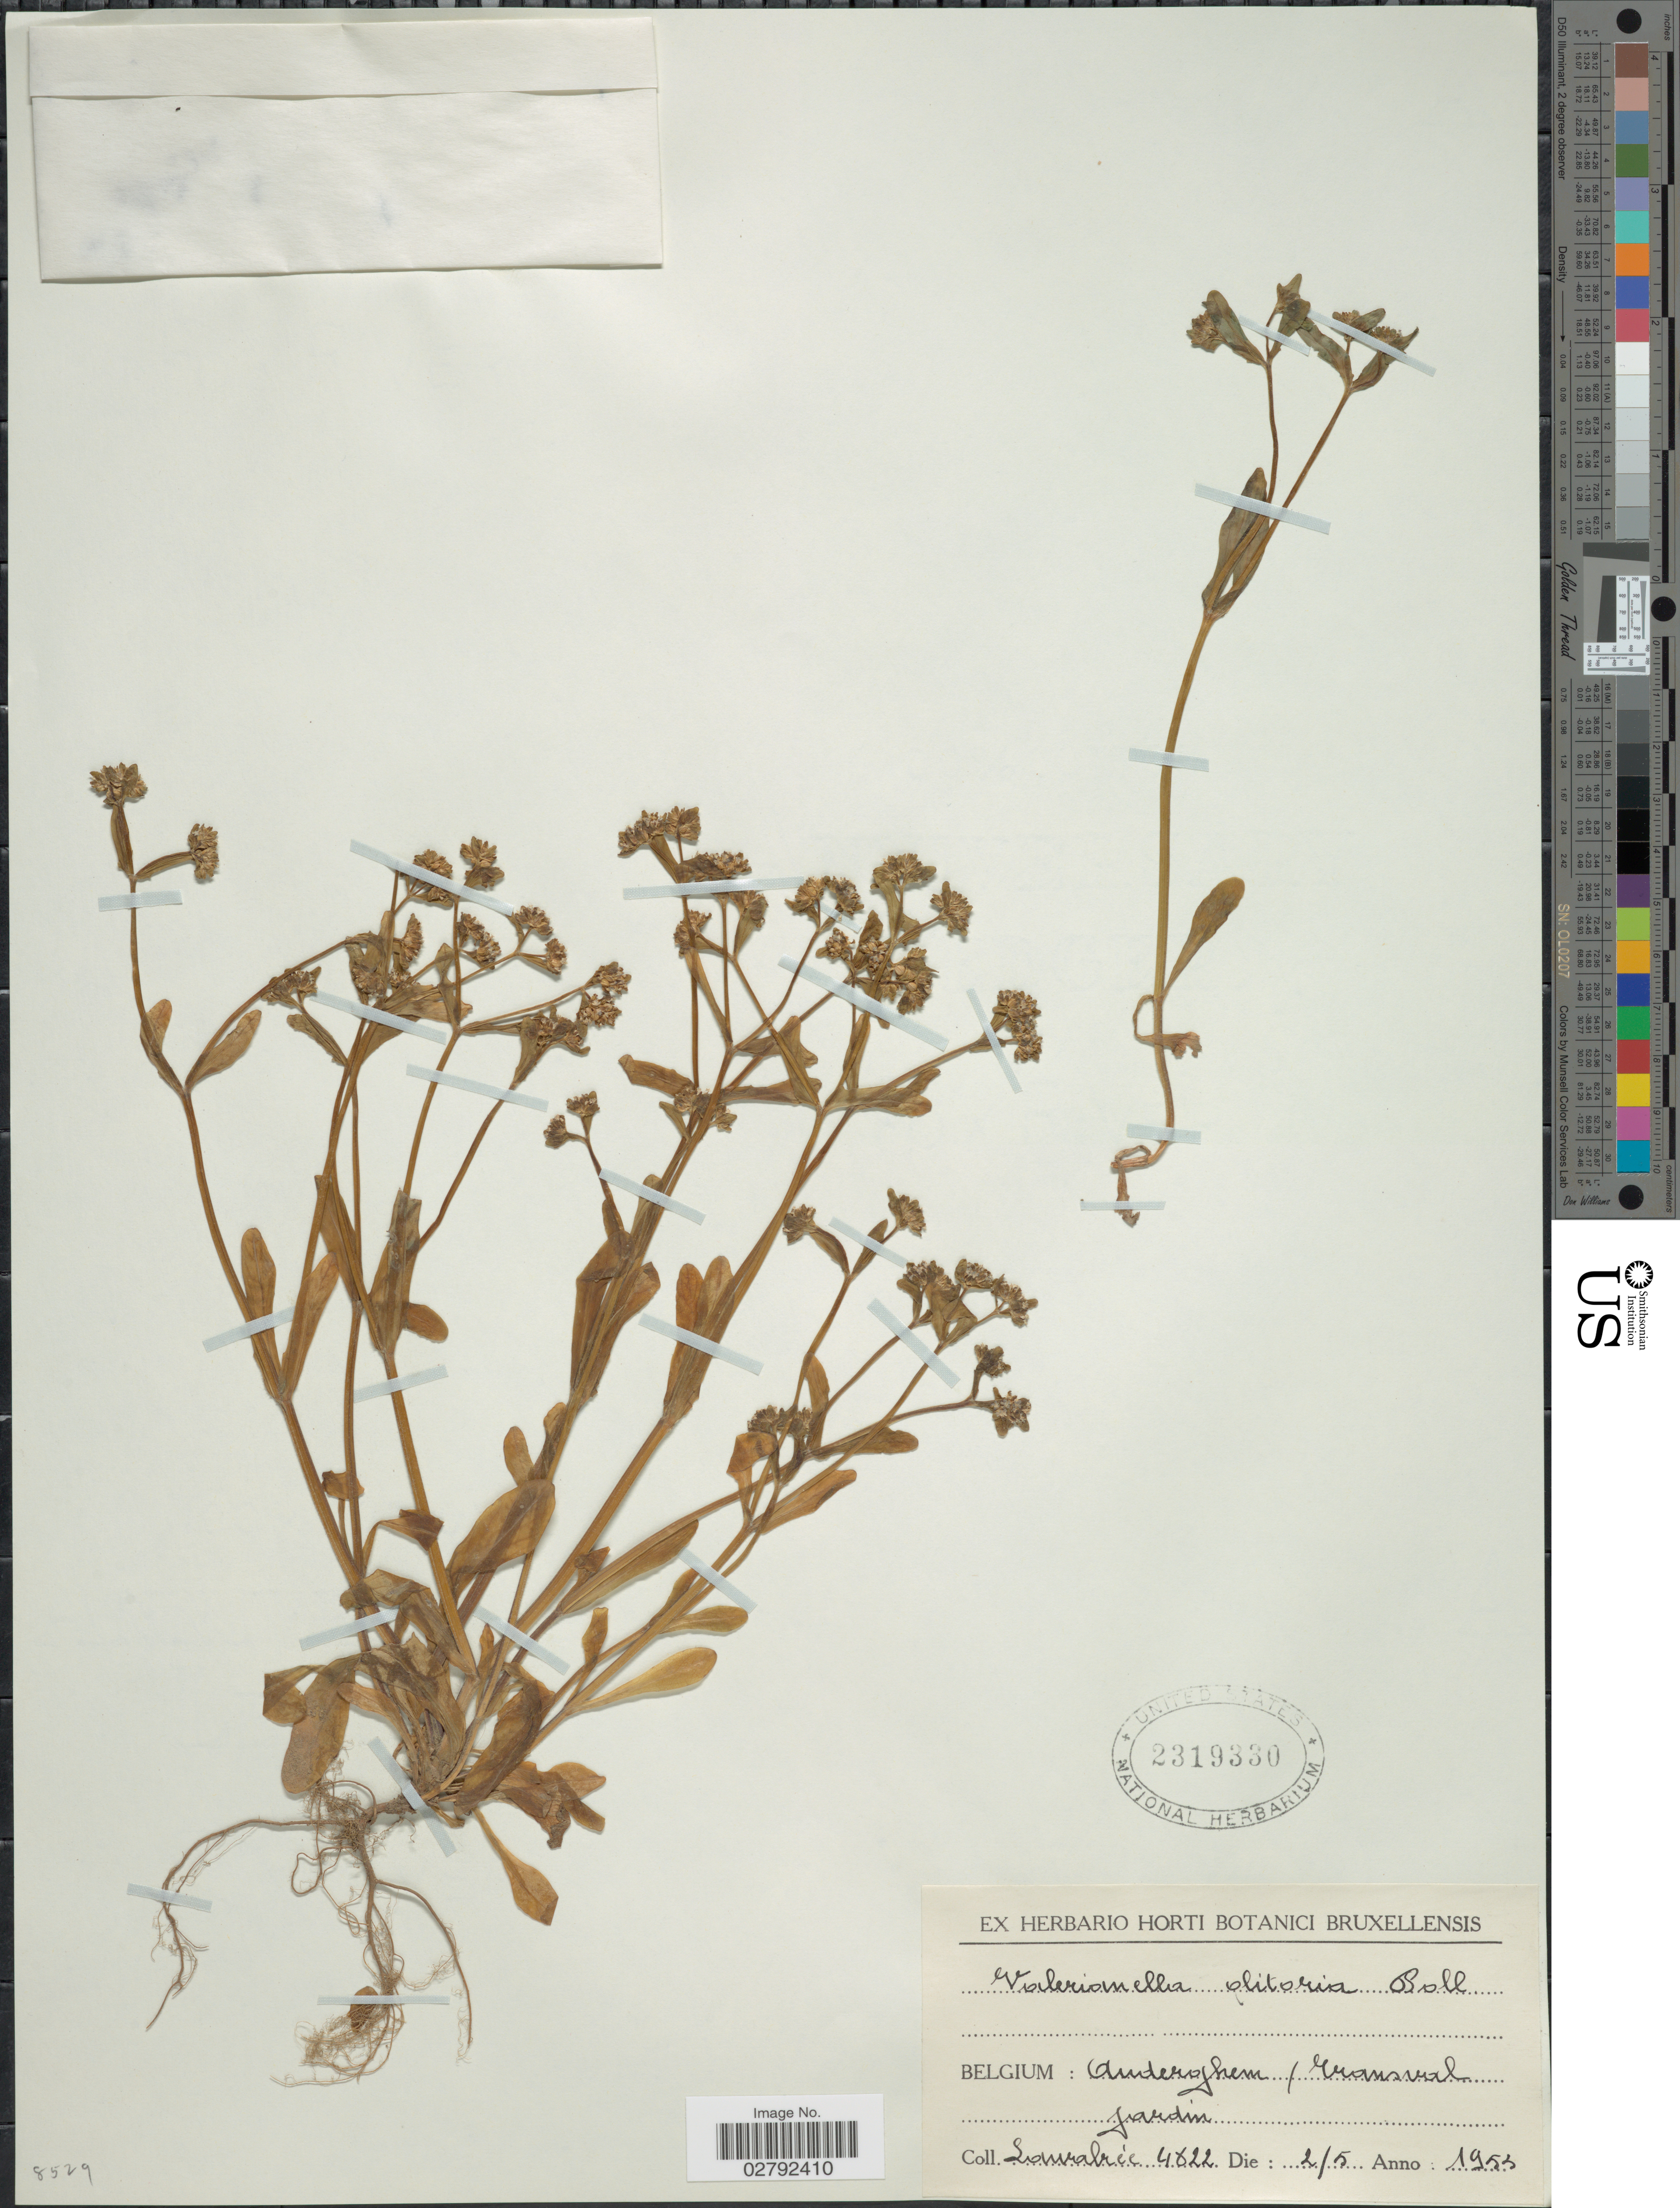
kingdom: Plantae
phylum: Tracheophyta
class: Magnoliopsida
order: Dipsacales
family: Caprifoliaceae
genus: Valerianella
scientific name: Valerianella olitoria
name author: (L.) Pollich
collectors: Somabree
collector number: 4622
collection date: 1953-05-02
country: Belgium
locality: Amteroshen [interpreted] / Transval jardin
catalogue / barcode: US 2319330